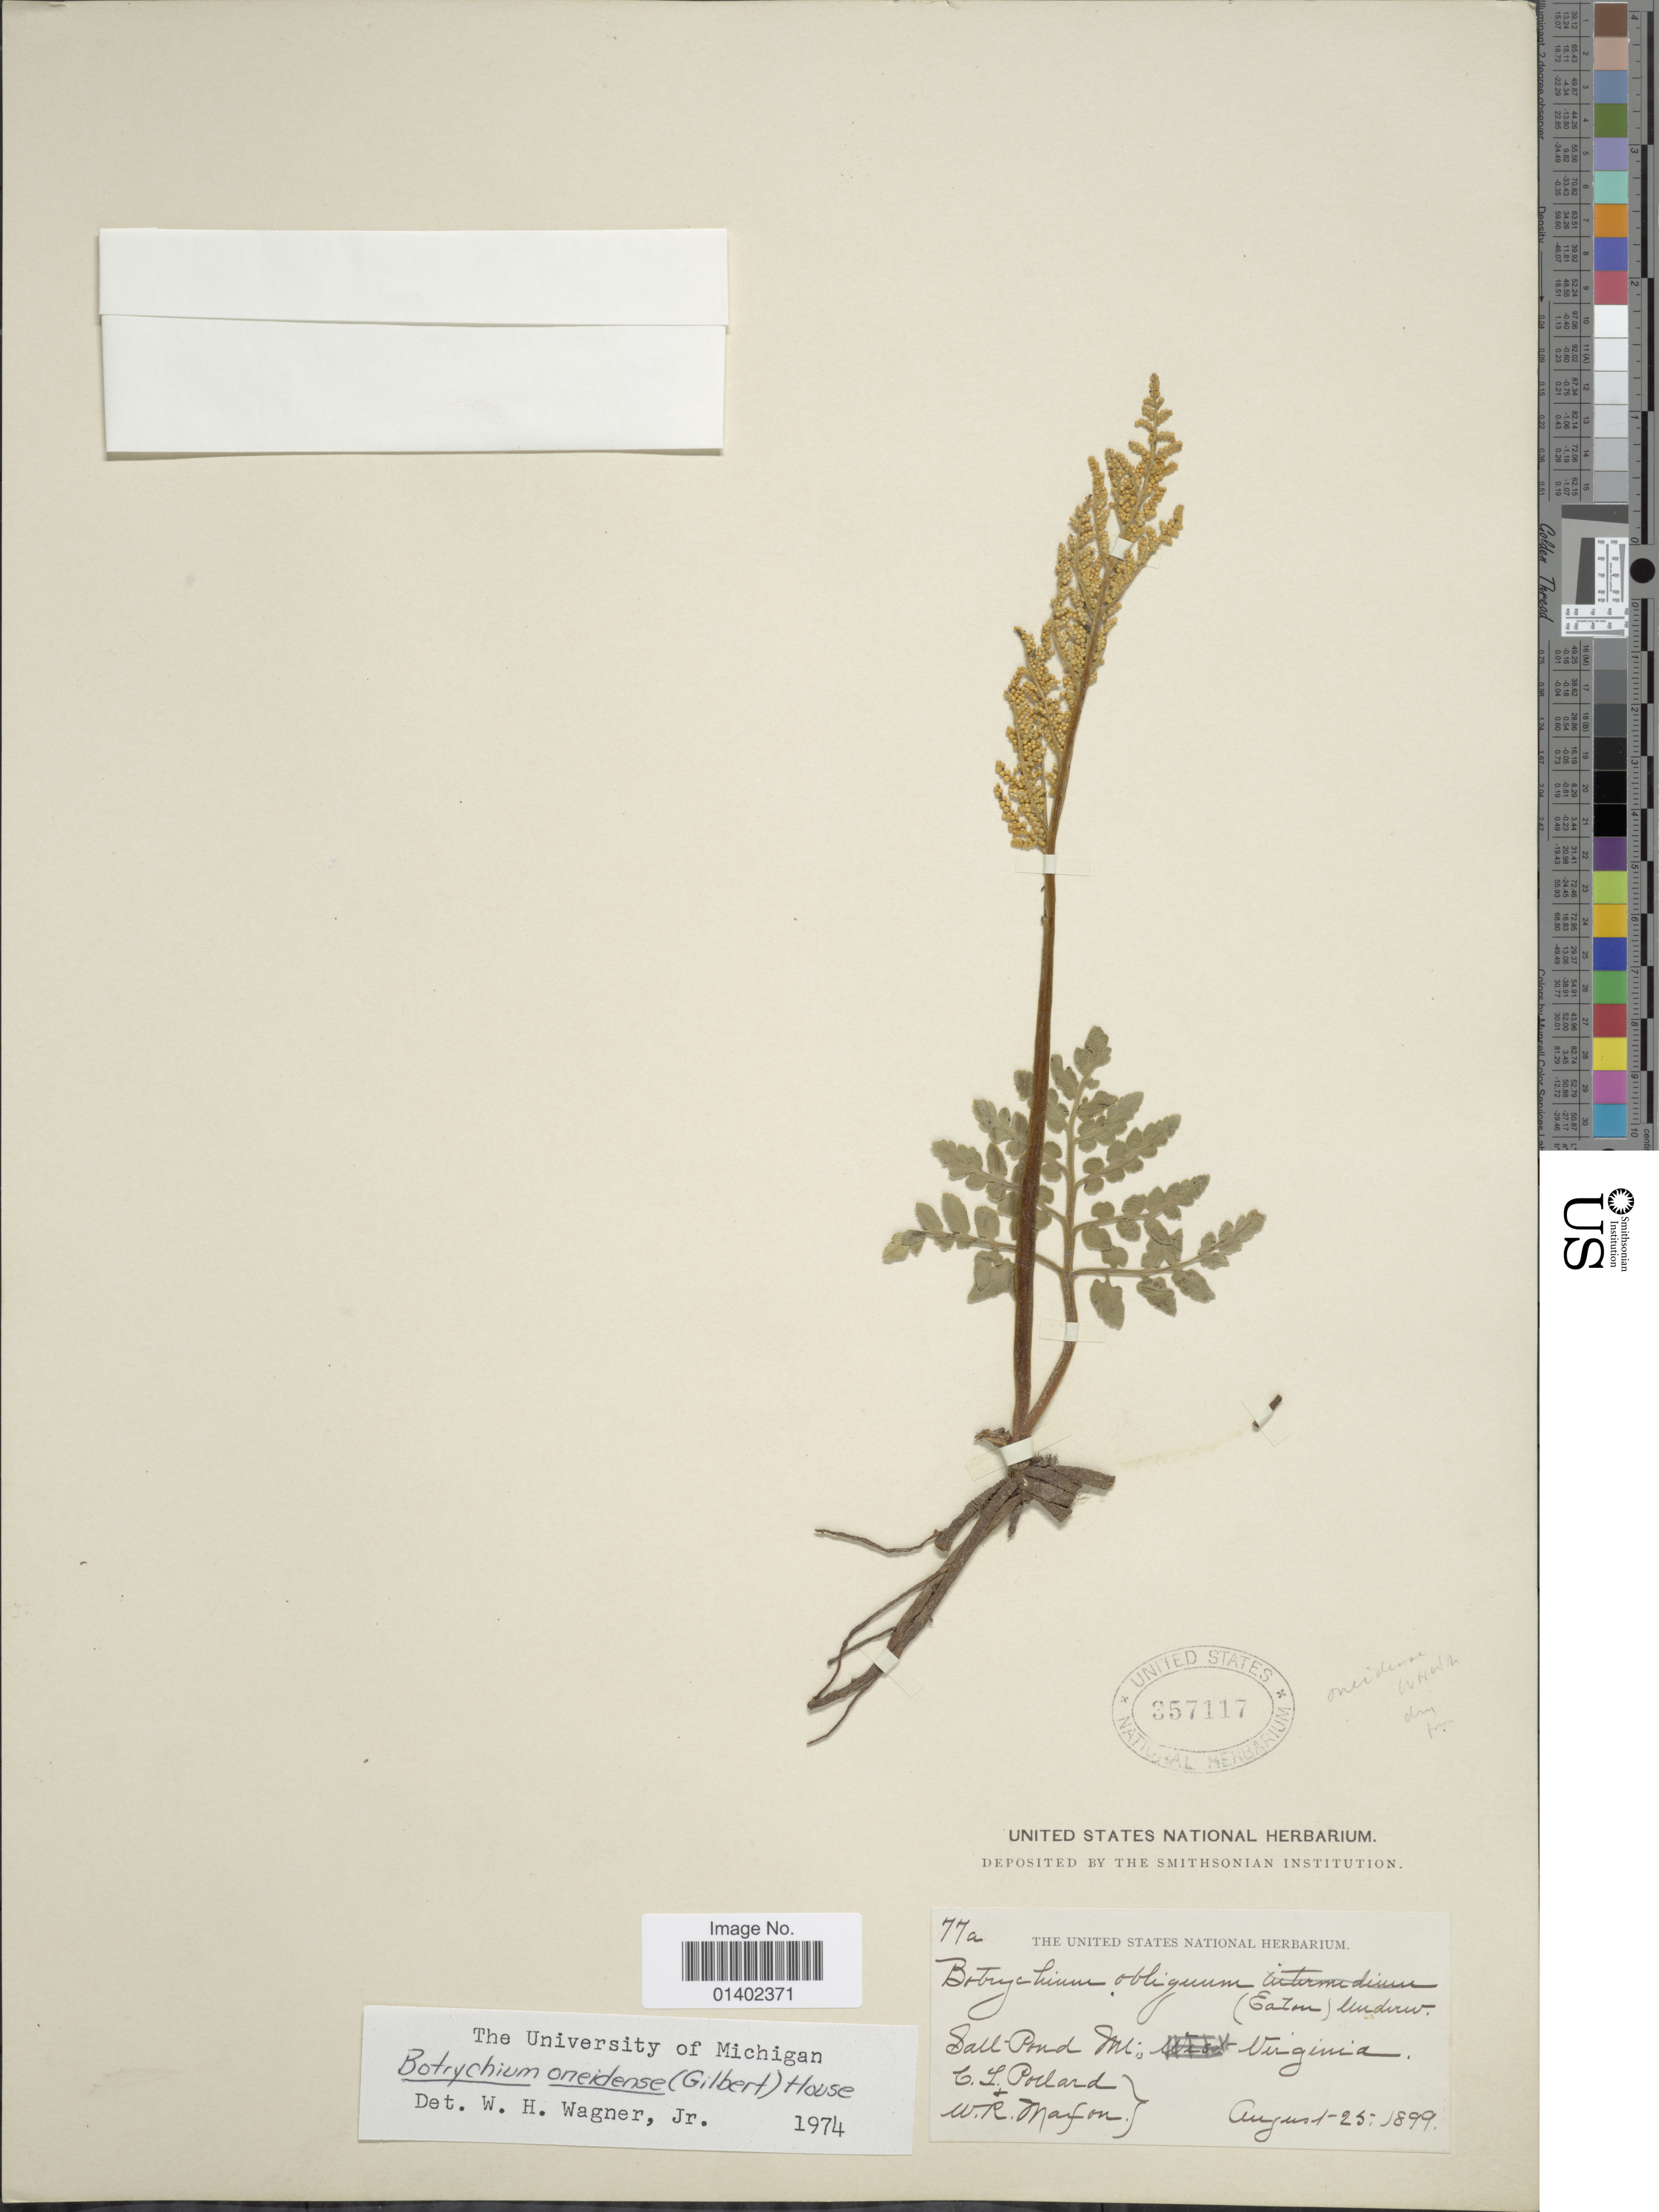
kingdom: Plantae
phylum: Tracheophyta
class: Polypodiopsida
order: Ophioglossales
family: Ophioglossaceae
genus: Botrychium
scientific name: Botrychium oneidense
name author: (Gilbert) House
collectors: C. L. Pollard & W. Marcon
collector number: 77a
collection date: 1899-08-25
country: United States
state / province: Virginia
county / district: Giles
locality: Salt Pond Mt.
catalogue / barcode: US 357117